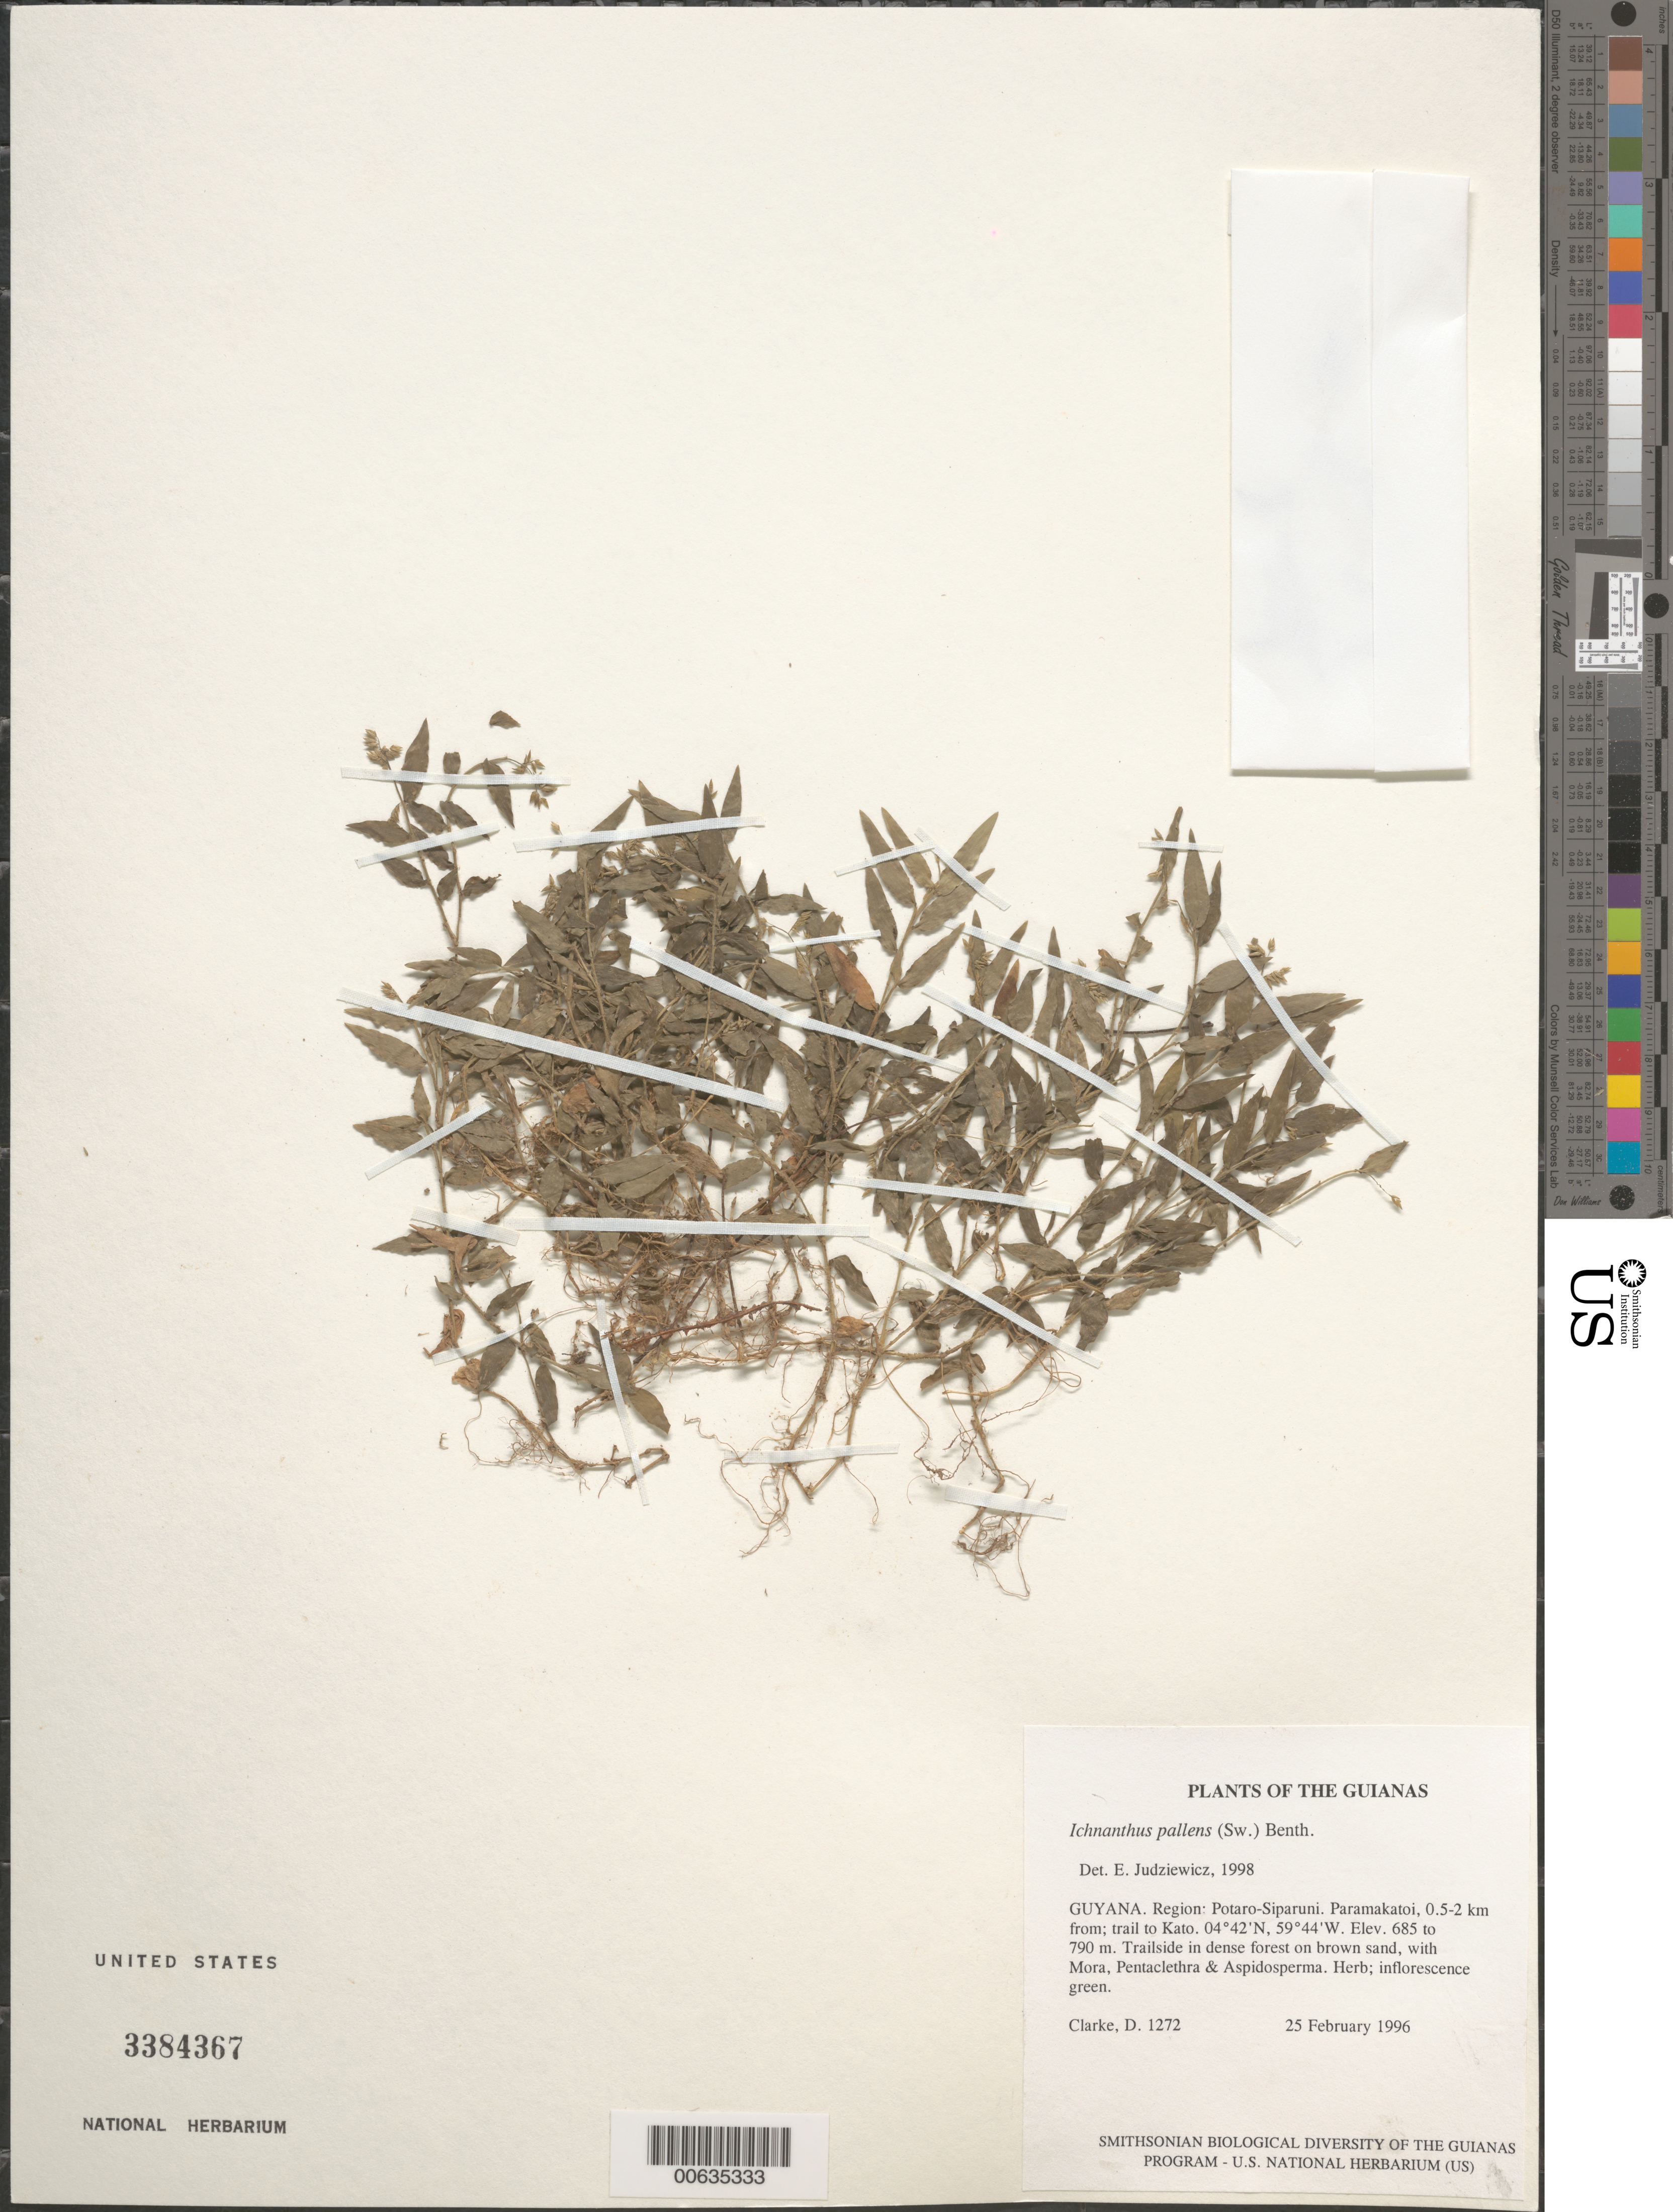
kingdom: Plantae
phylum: Tracheophyta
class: Liliopsida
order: Poales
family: Poaceae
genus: Ichnanthus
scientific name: Ichnanthus pallens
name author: (Sw.) Munro ex Benth.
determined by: Judziewicz, E. J.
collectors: H. D. Clarke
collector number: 1272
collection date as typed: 25 February 1996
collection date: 1996-02-25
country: Guyana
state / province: Potaro-Siparuni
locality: Paramakatoi, 0.5-2 km from; trail to Kato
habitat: Trailside in dense forest on brown sand, with Mora, Pentaclethra & Aspidosperma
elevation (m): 685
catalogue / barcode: US 3384367